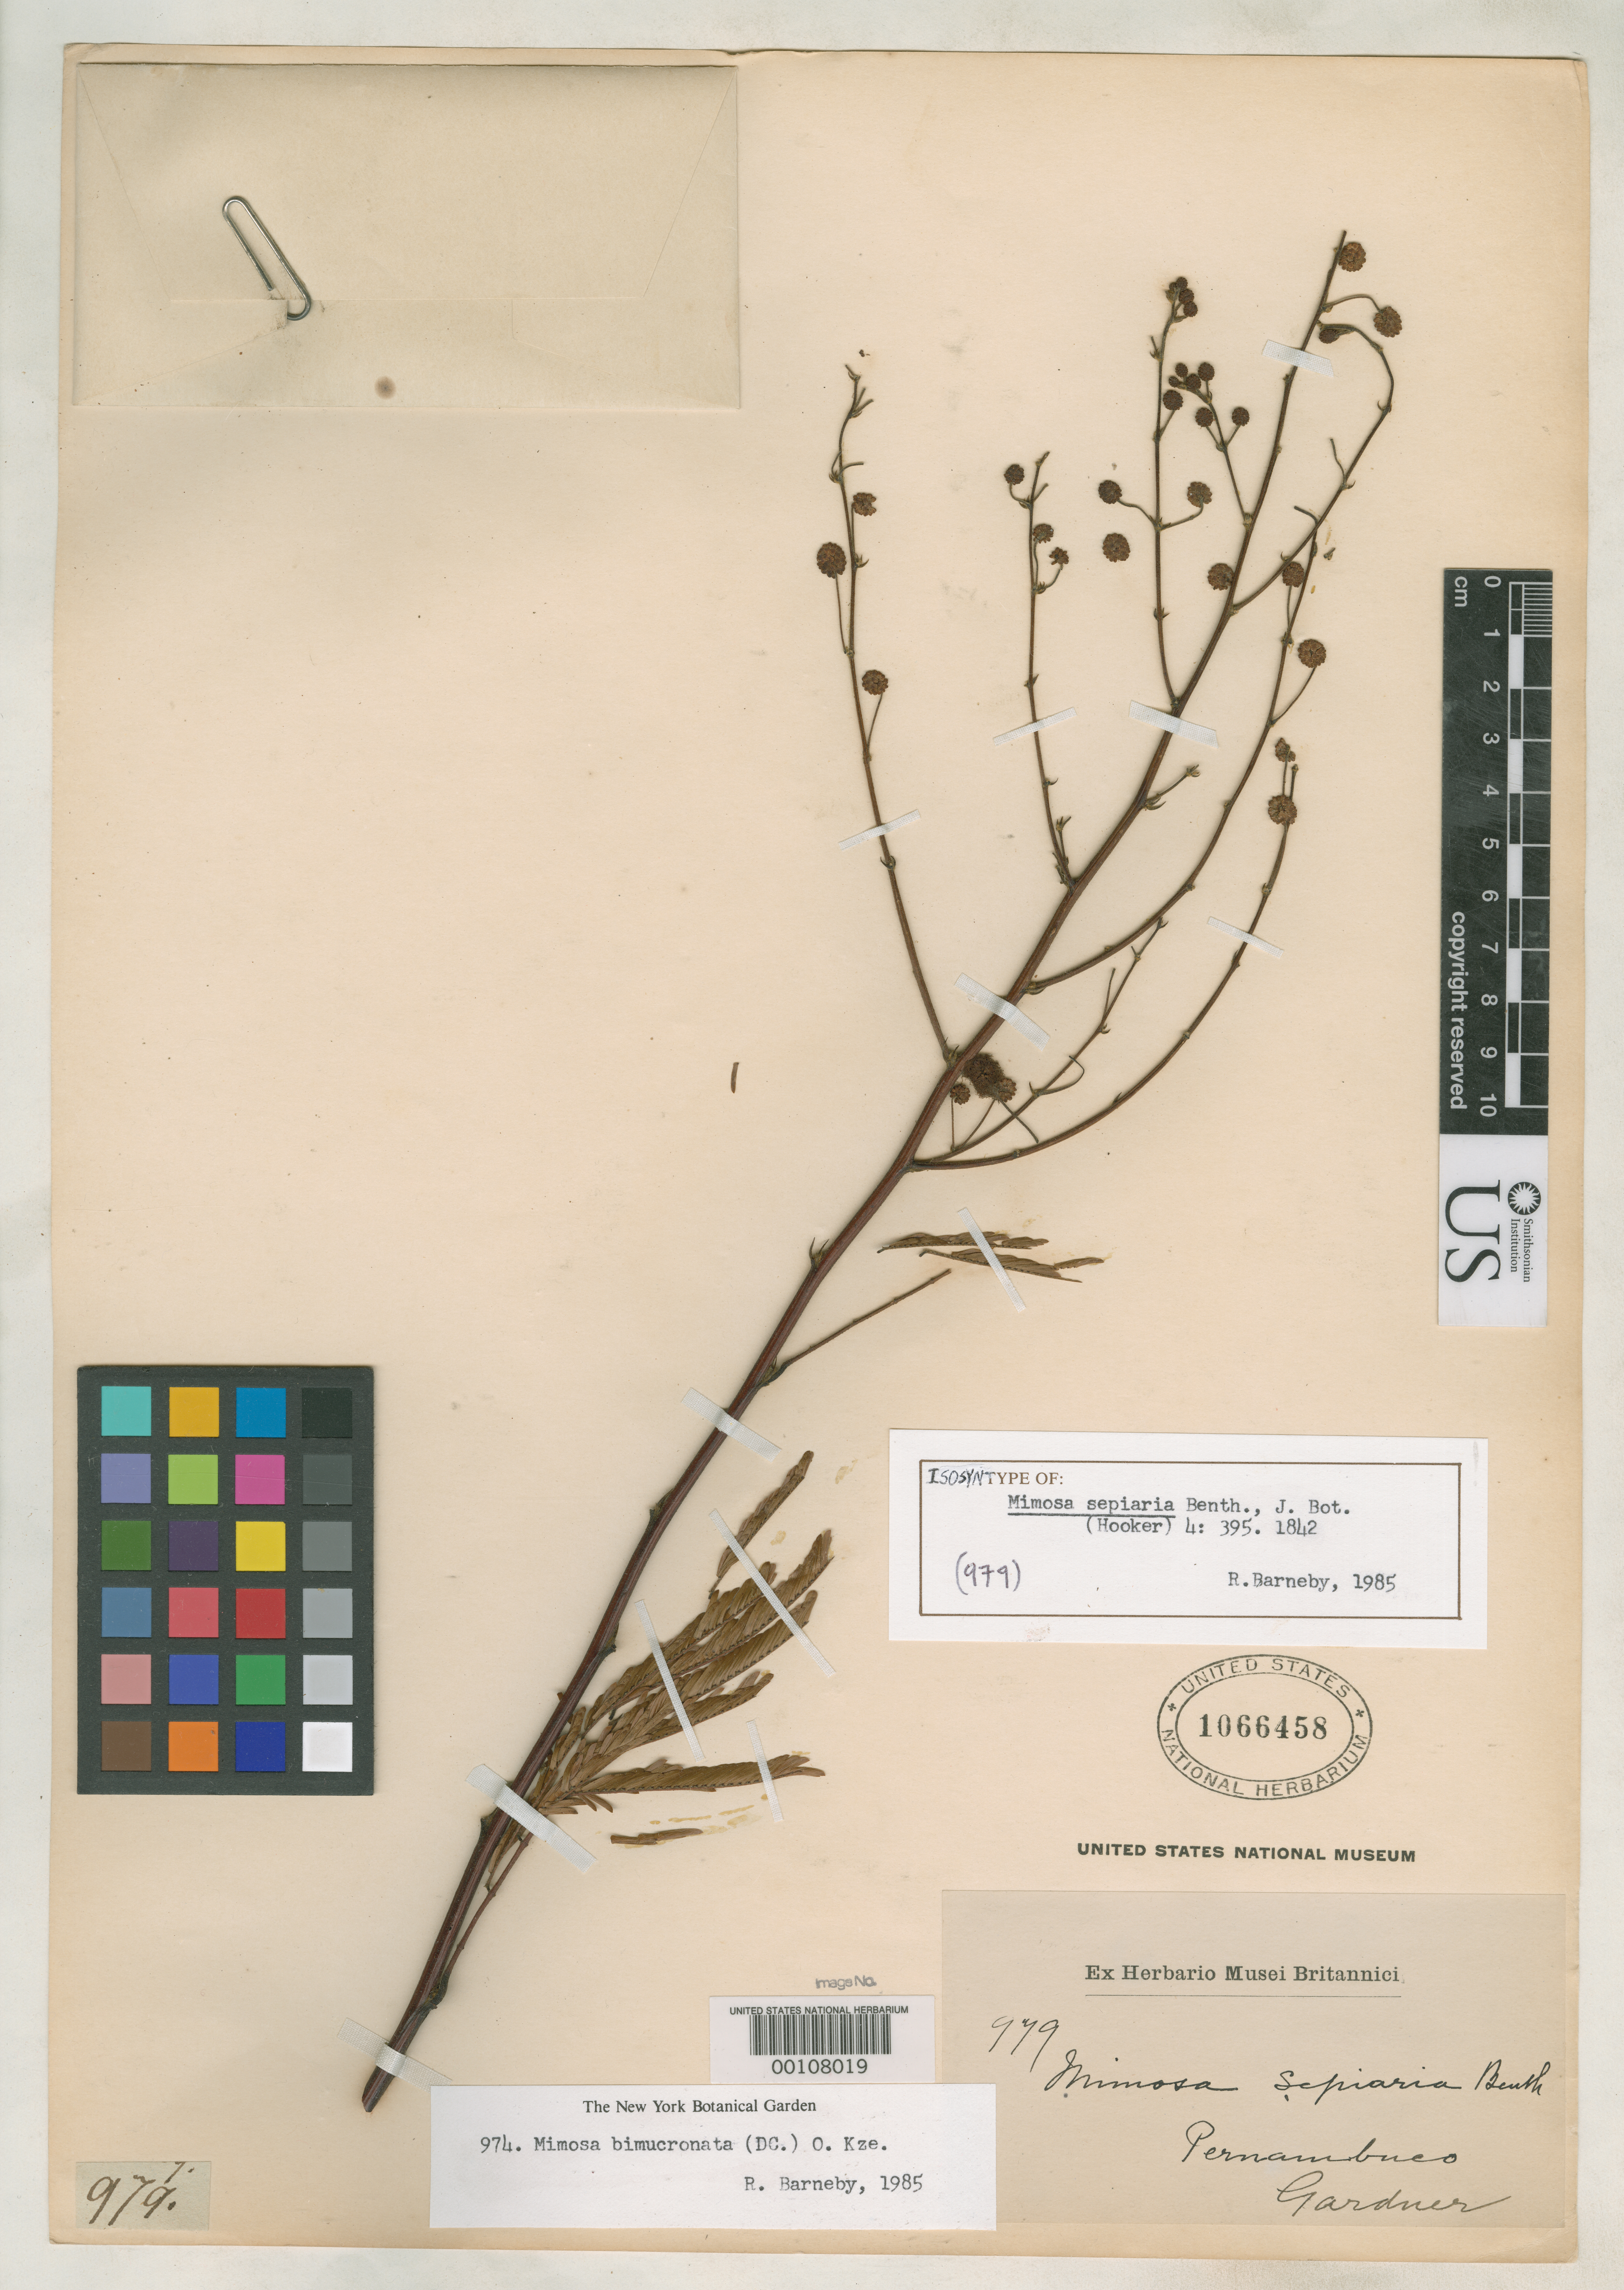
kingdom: Plantae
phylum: Tracheophyta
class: Magnoliopsida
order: Fabales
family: Fabaceae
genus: Mimosa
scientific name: Mimosa sepiaria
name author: Benth.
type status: Isosyntype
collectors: G. Gardner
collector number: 979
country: Brazil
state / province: Pernambuco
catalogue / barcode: US 1066458